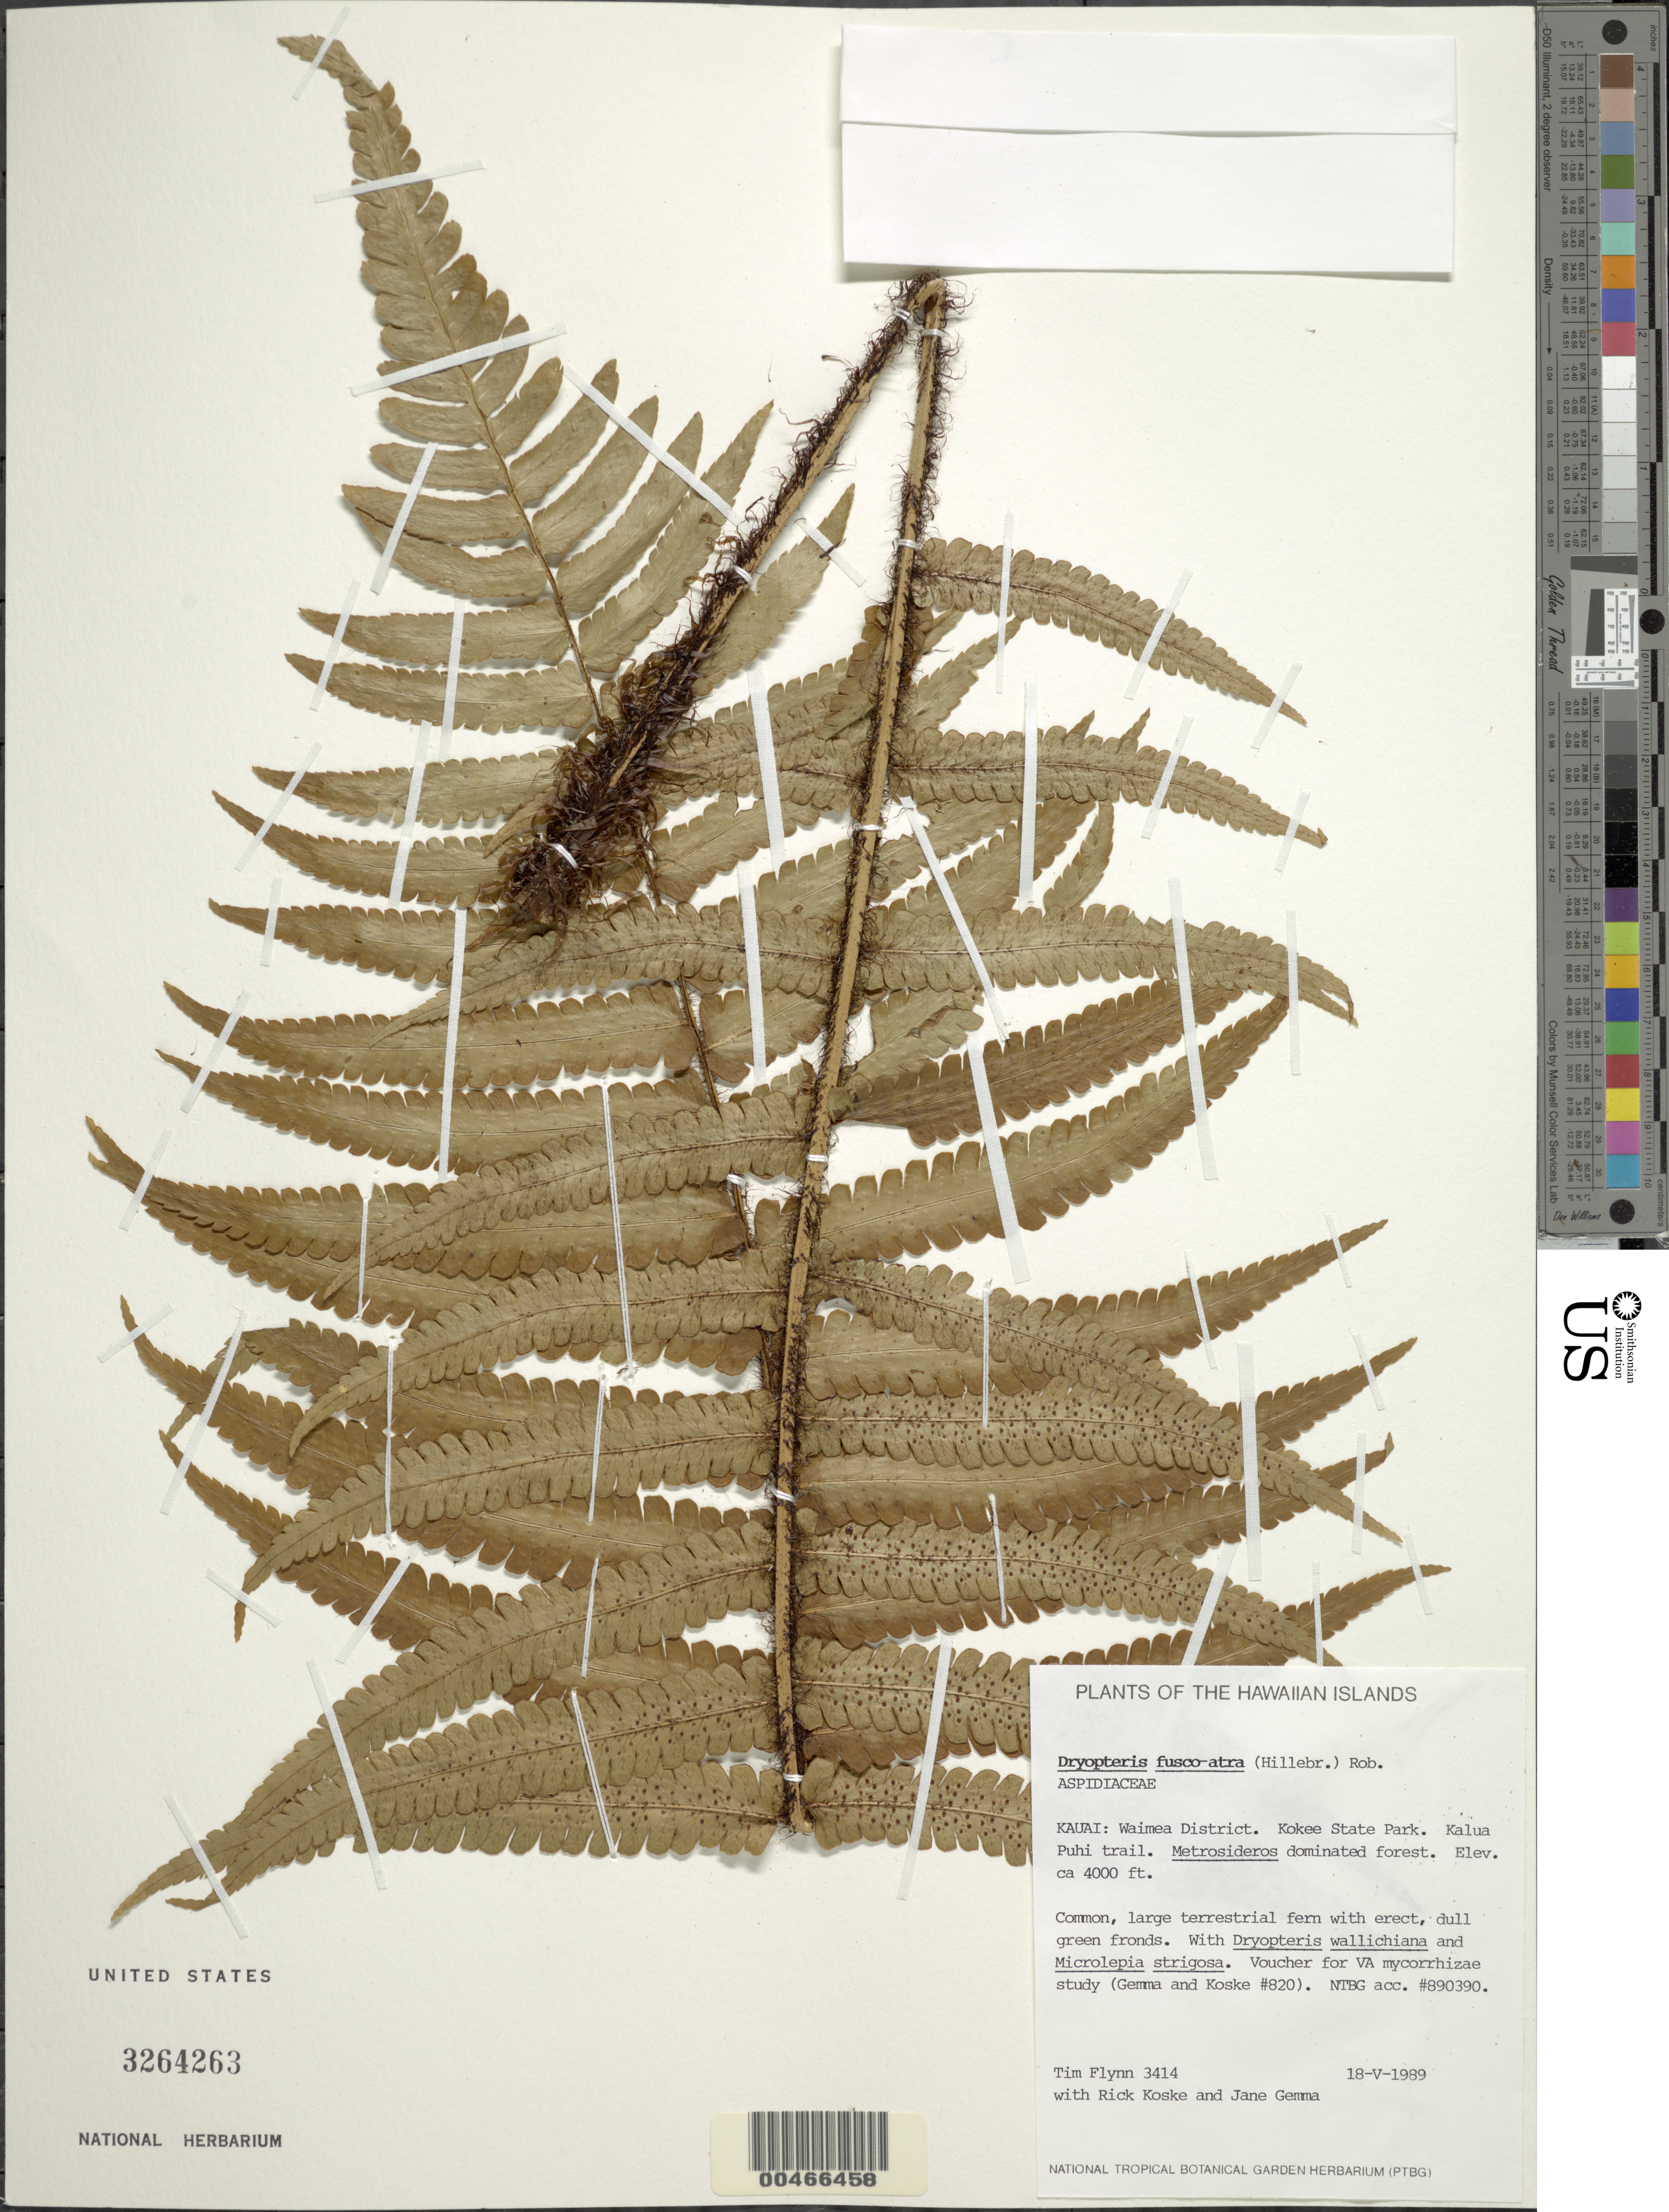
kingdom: Plantae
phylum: Tracheophyta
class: Polypodiopsida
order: Polypodiales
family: Dryopteridaceae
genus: Dryopteris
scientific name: Dryopteris fuscoatra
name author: (Hillebr.) W. J. Rob.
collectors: T. W. Flynn, R. Koske & J. Gemma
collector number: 3414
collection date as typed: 18 May 1989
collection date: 1989-05-18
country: United States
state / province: Hawaii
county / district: Kauai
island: Kaua'i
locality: Waimea District. Kokee State Park. Kalua Puhi trail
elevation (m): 1219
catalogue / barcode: US 3264263